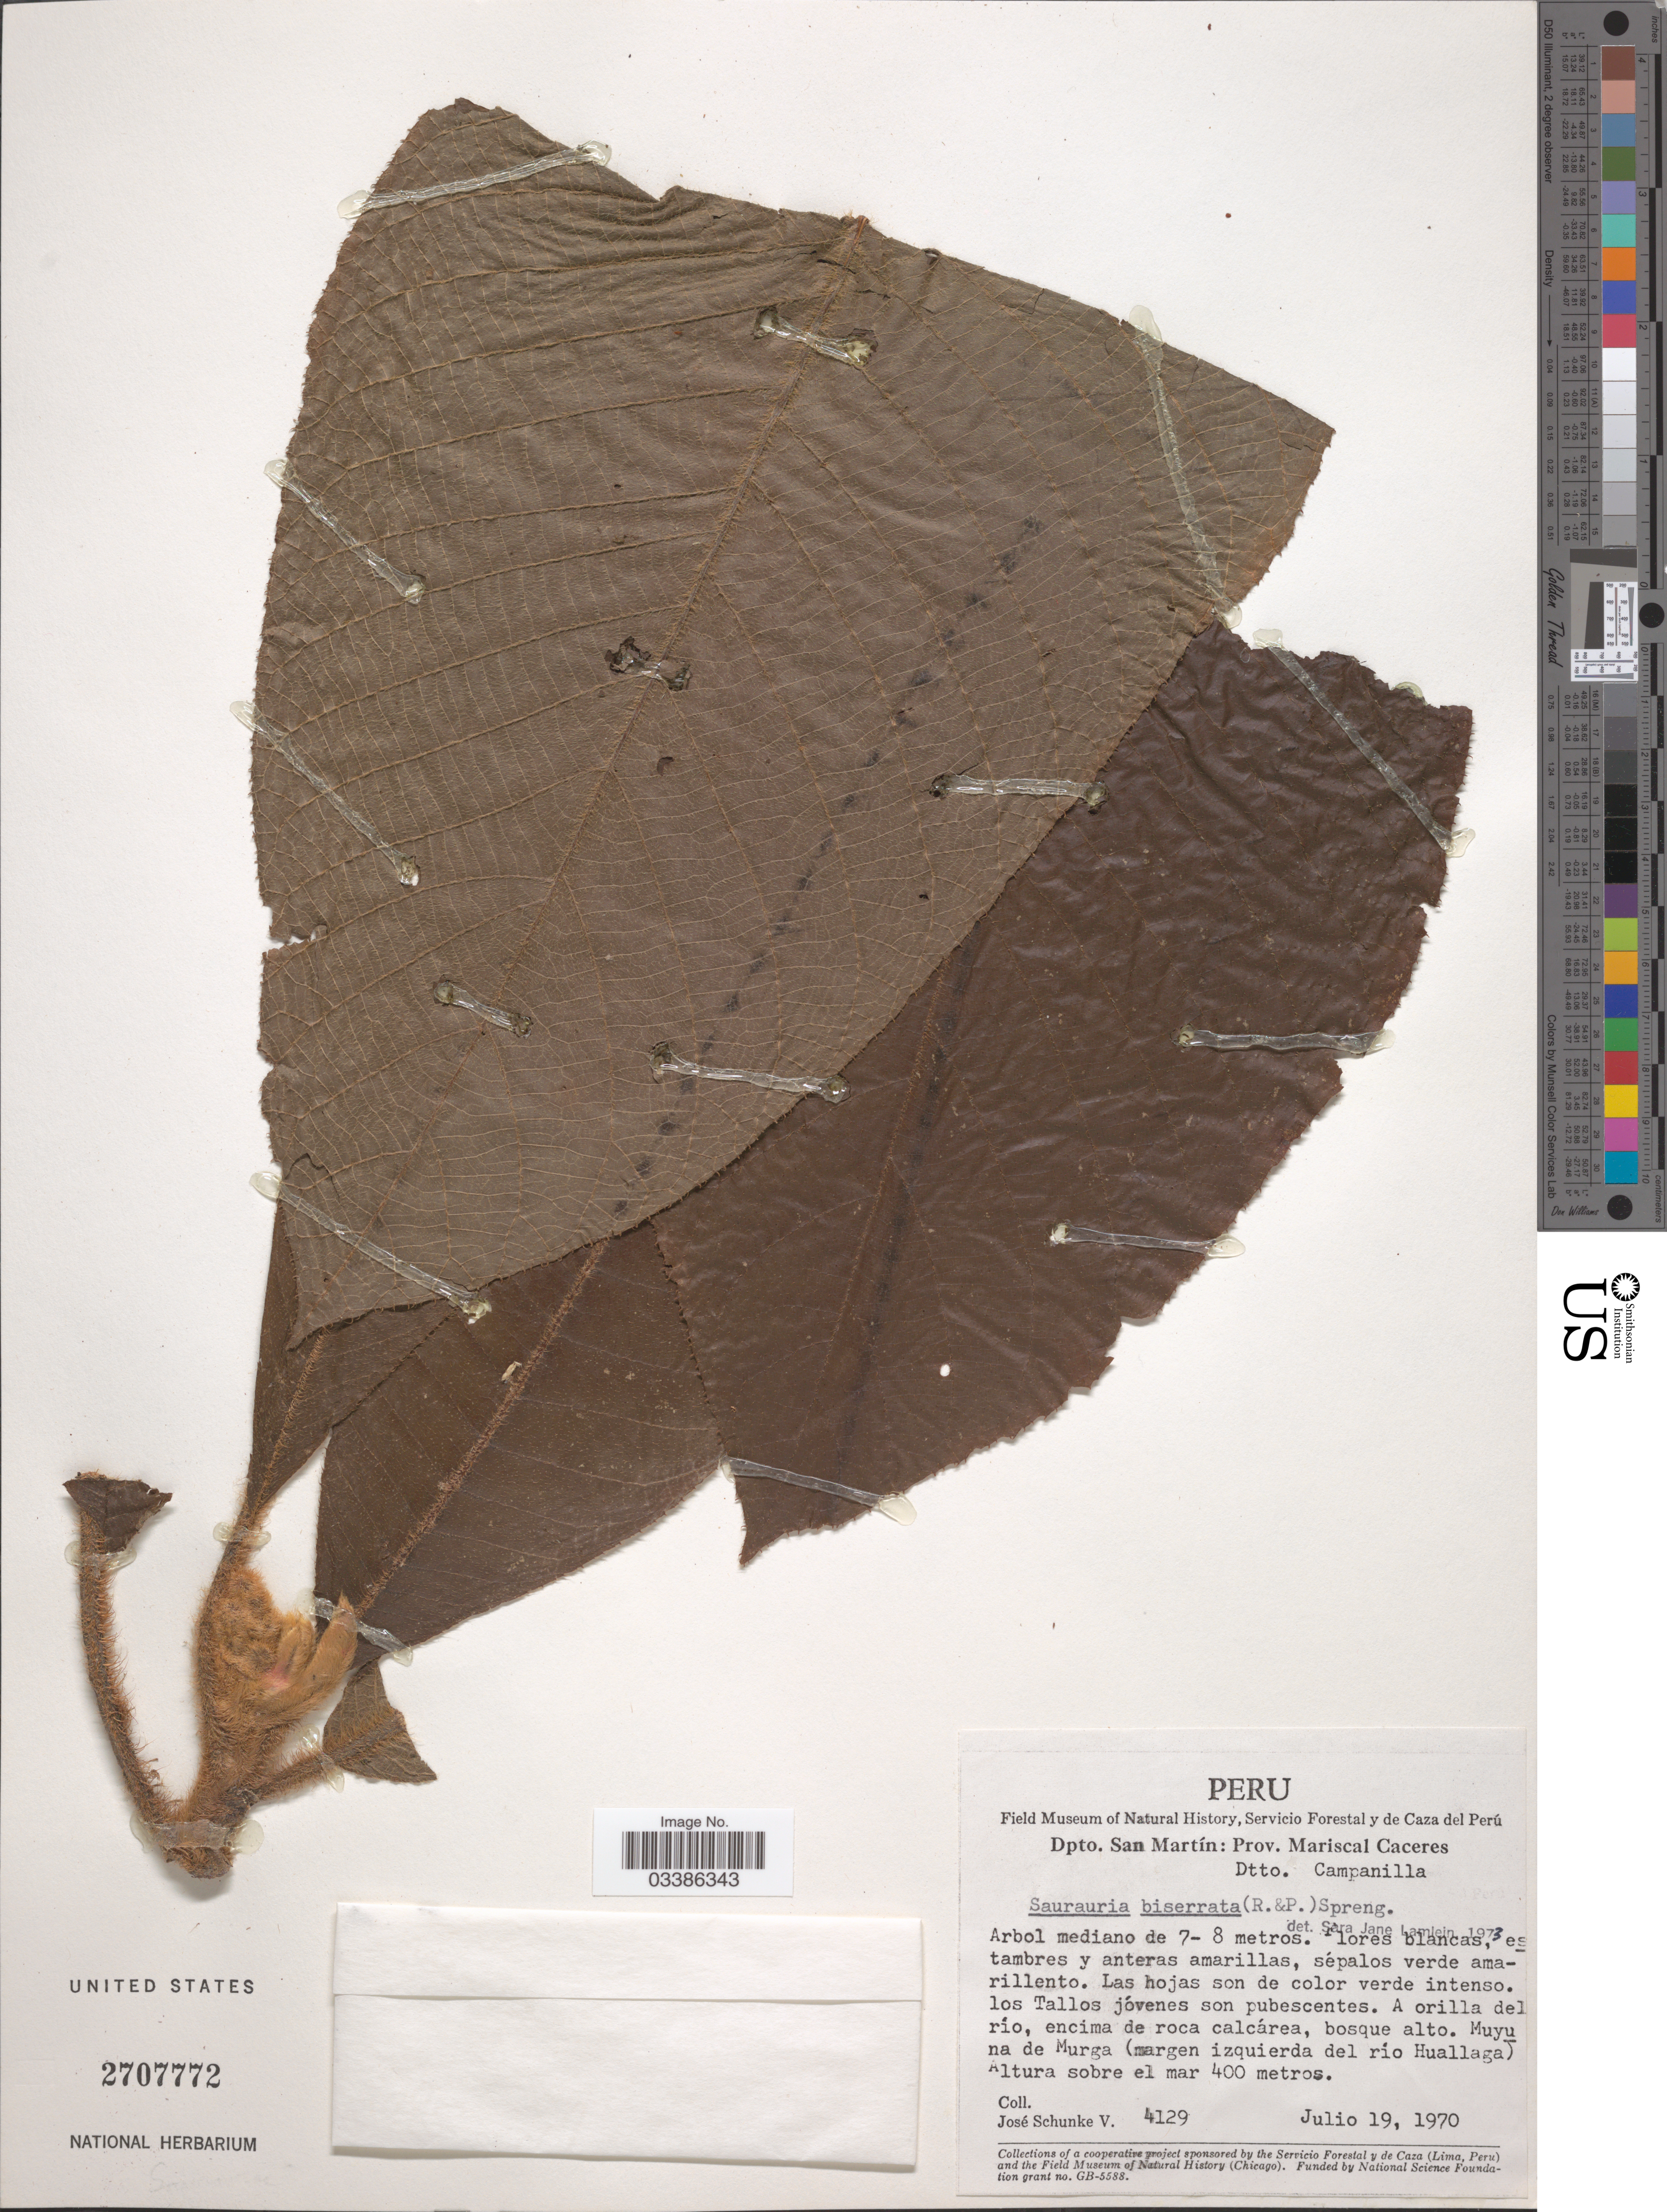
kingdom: Plantae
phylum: Tracheophyta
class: Magnoliopsida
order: Ericales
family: Actinidiaceae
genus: Saurauia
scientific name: Saurauia biserrata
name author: (Ruiz & Pav.) Spreng.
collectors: J. Schunke Vigo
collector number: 4129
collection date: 1970-07-19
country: Peru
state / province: San Martín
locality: Dpto. San Martín: Prov. Mariscal Caceres. Dtto. Campanilla. Muyuna de Murga (margen izquierda del río Huallaga).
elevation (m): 400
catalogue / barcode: US 2707772